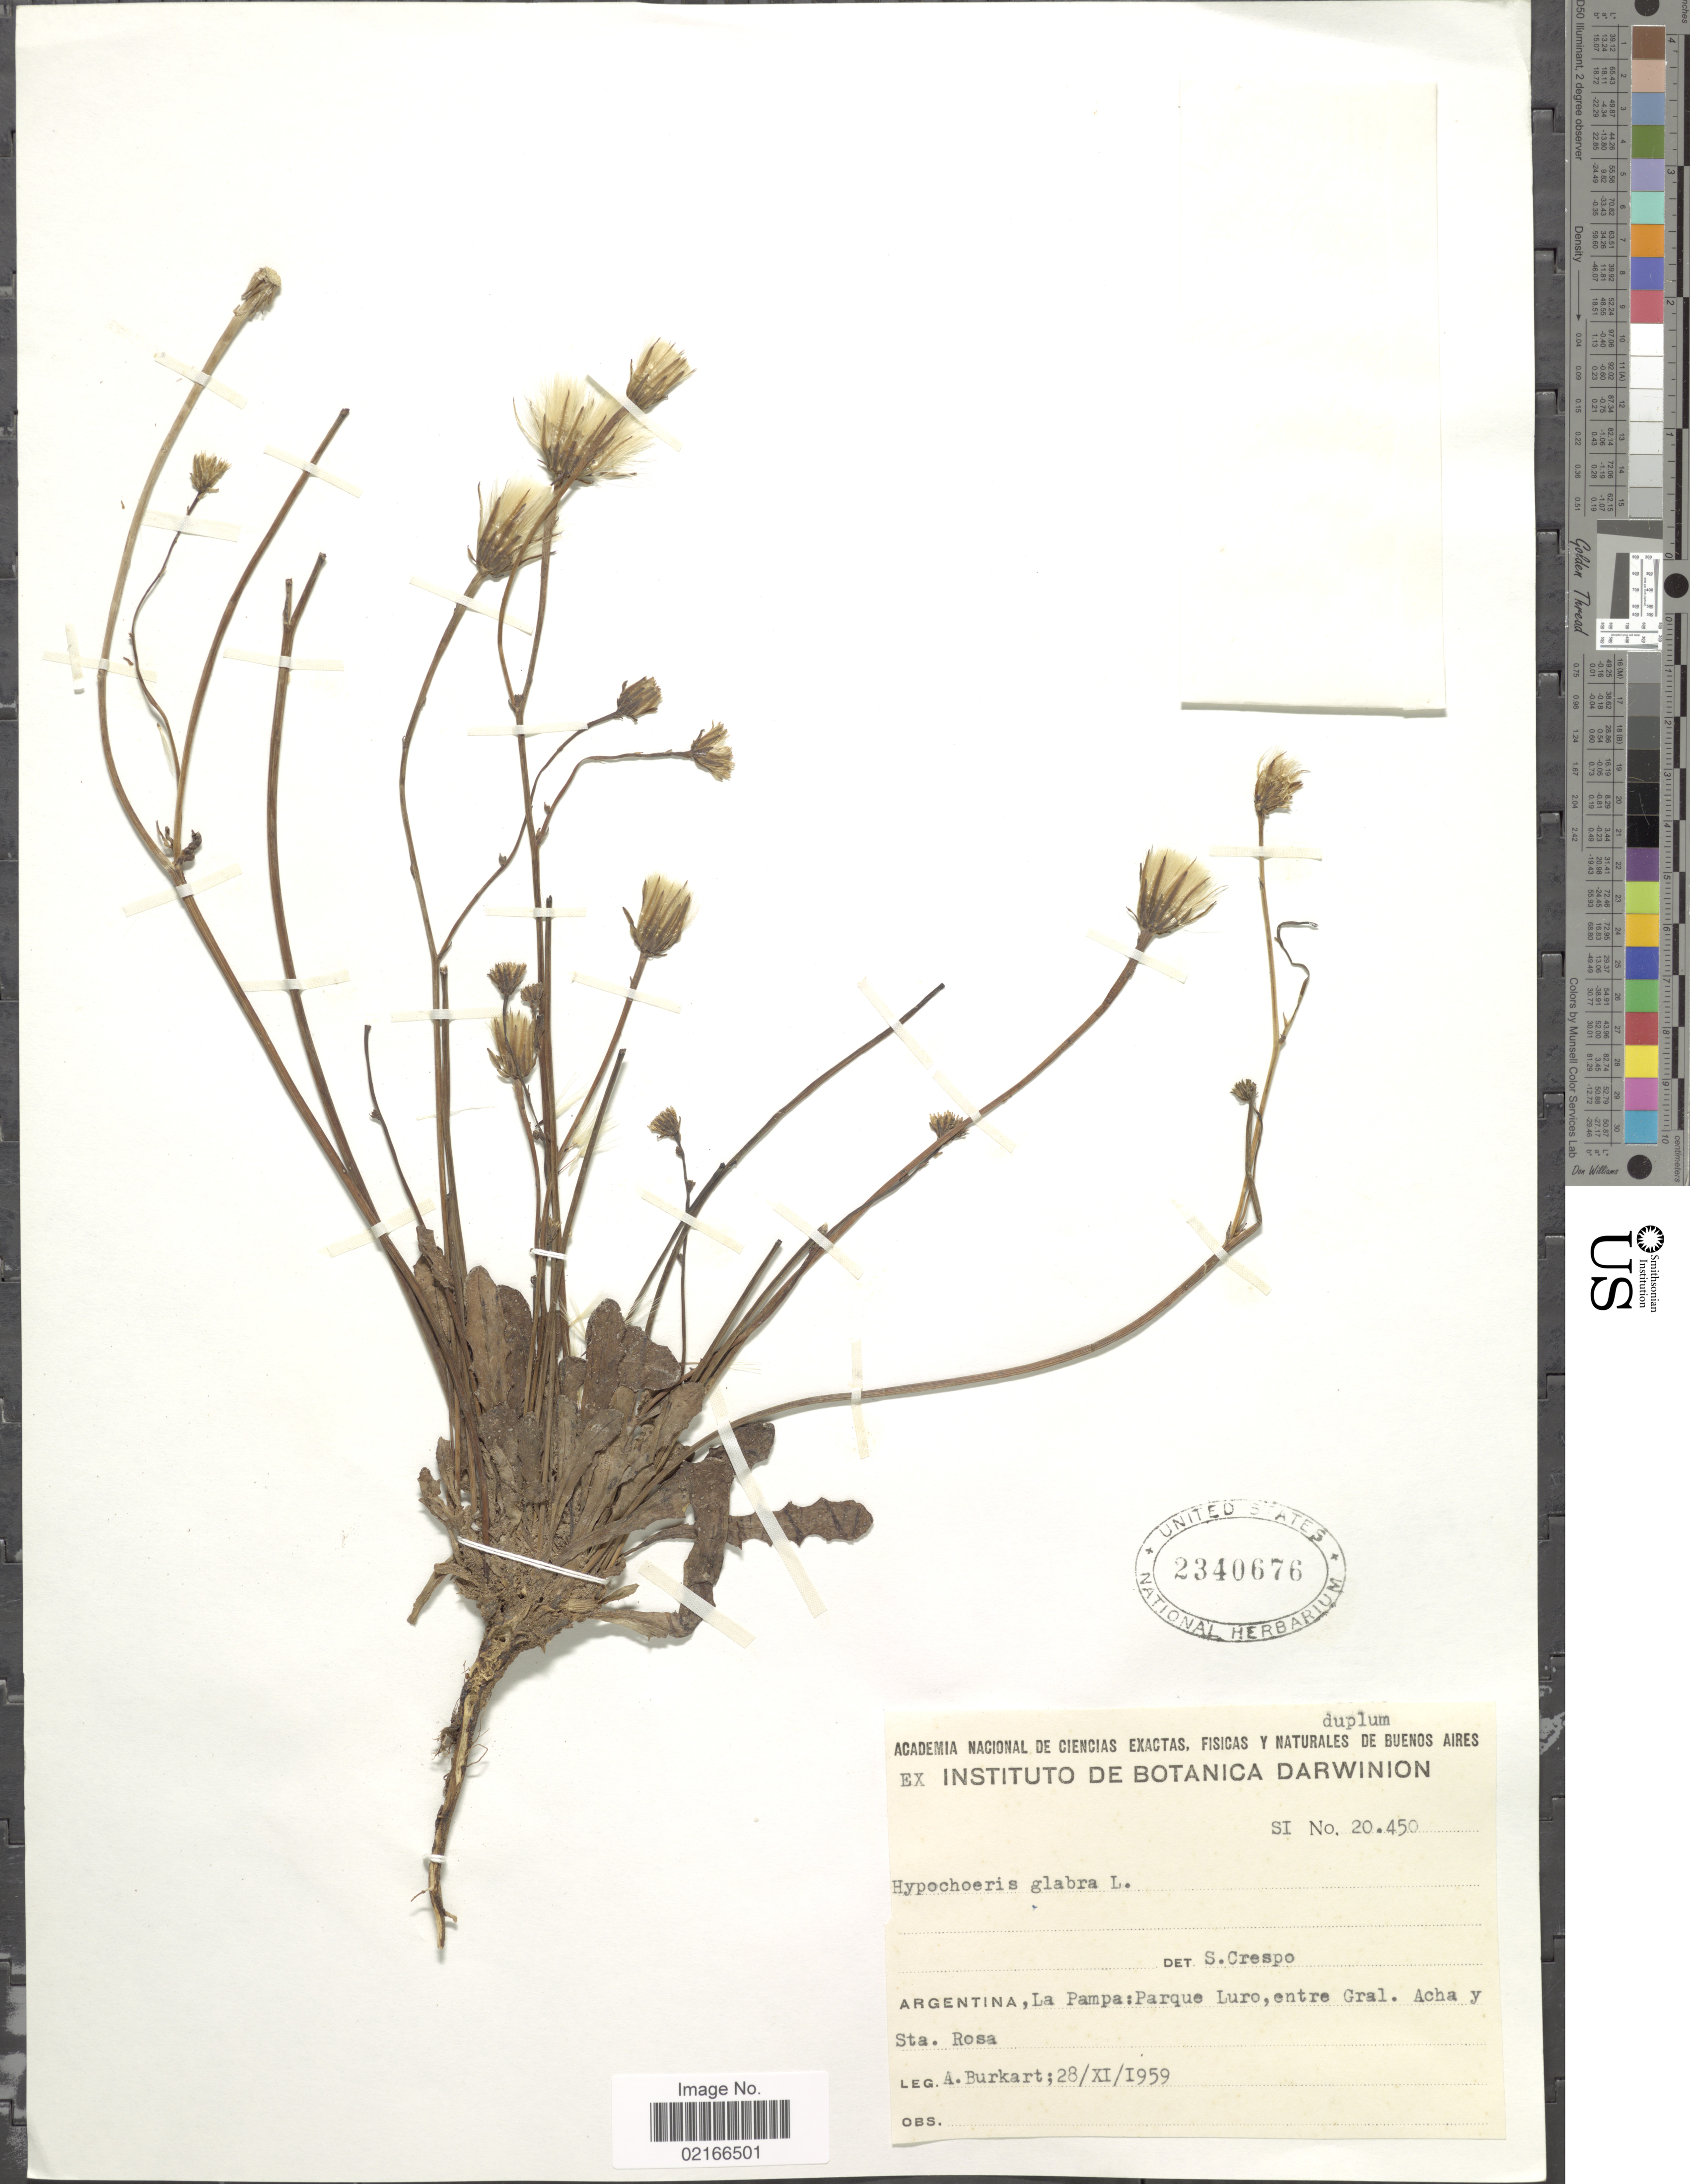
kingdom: Plantae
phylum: Tracheophyta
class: Magnoliopsida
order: Asterales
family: Asteraceae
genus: Hypochaeris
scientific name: Hypochaeris glabra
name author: L.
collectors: A. E. Burkart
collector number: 20450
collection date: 1959-11-28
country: Argentina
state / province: La Pampa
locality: Parque Luro, entre Gral. Acha y Sta. Rosa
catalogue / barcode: US 2340676